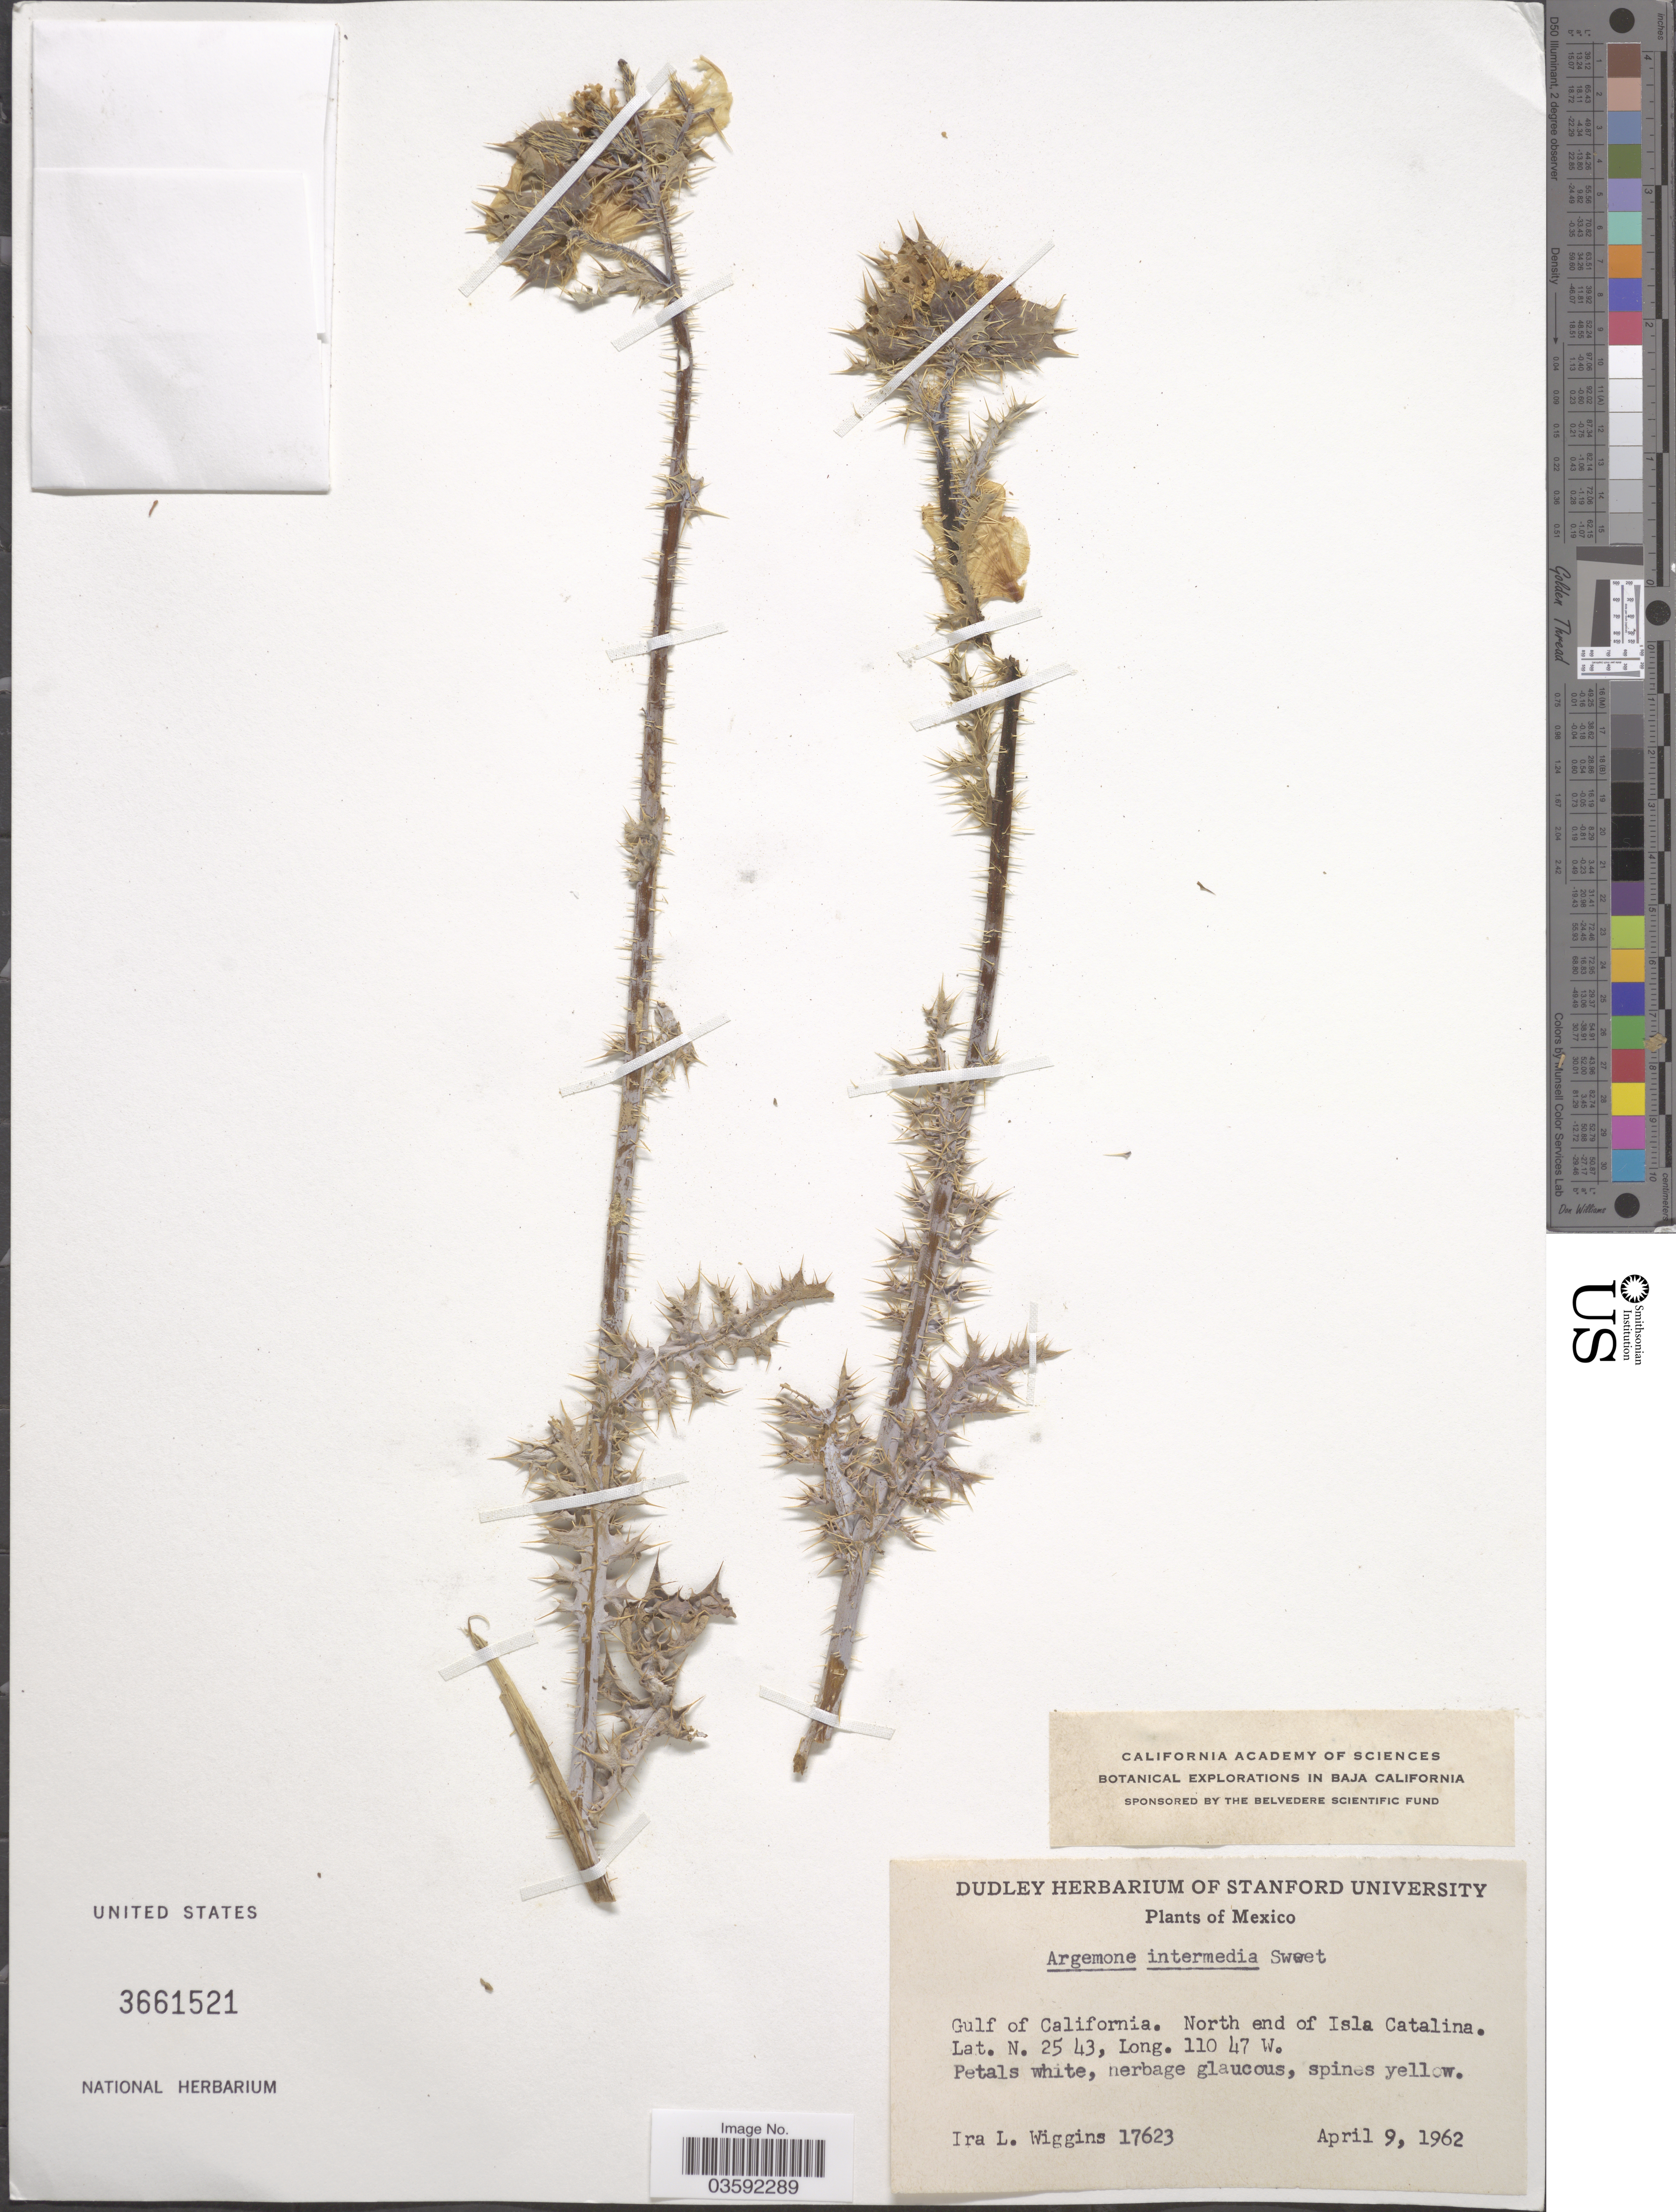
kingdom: Plantae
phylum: Tracheophyta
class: Magnoliopsida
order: Ranunculales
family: Papaveraceae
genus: Argemone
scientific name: Argemone intermedia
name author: Sweet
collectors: I. L. Wiggins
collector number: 17623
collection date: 1962-04-09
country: Mexico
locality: Gulf of California. North end of Isla Catalina.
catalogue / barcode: US 3661521